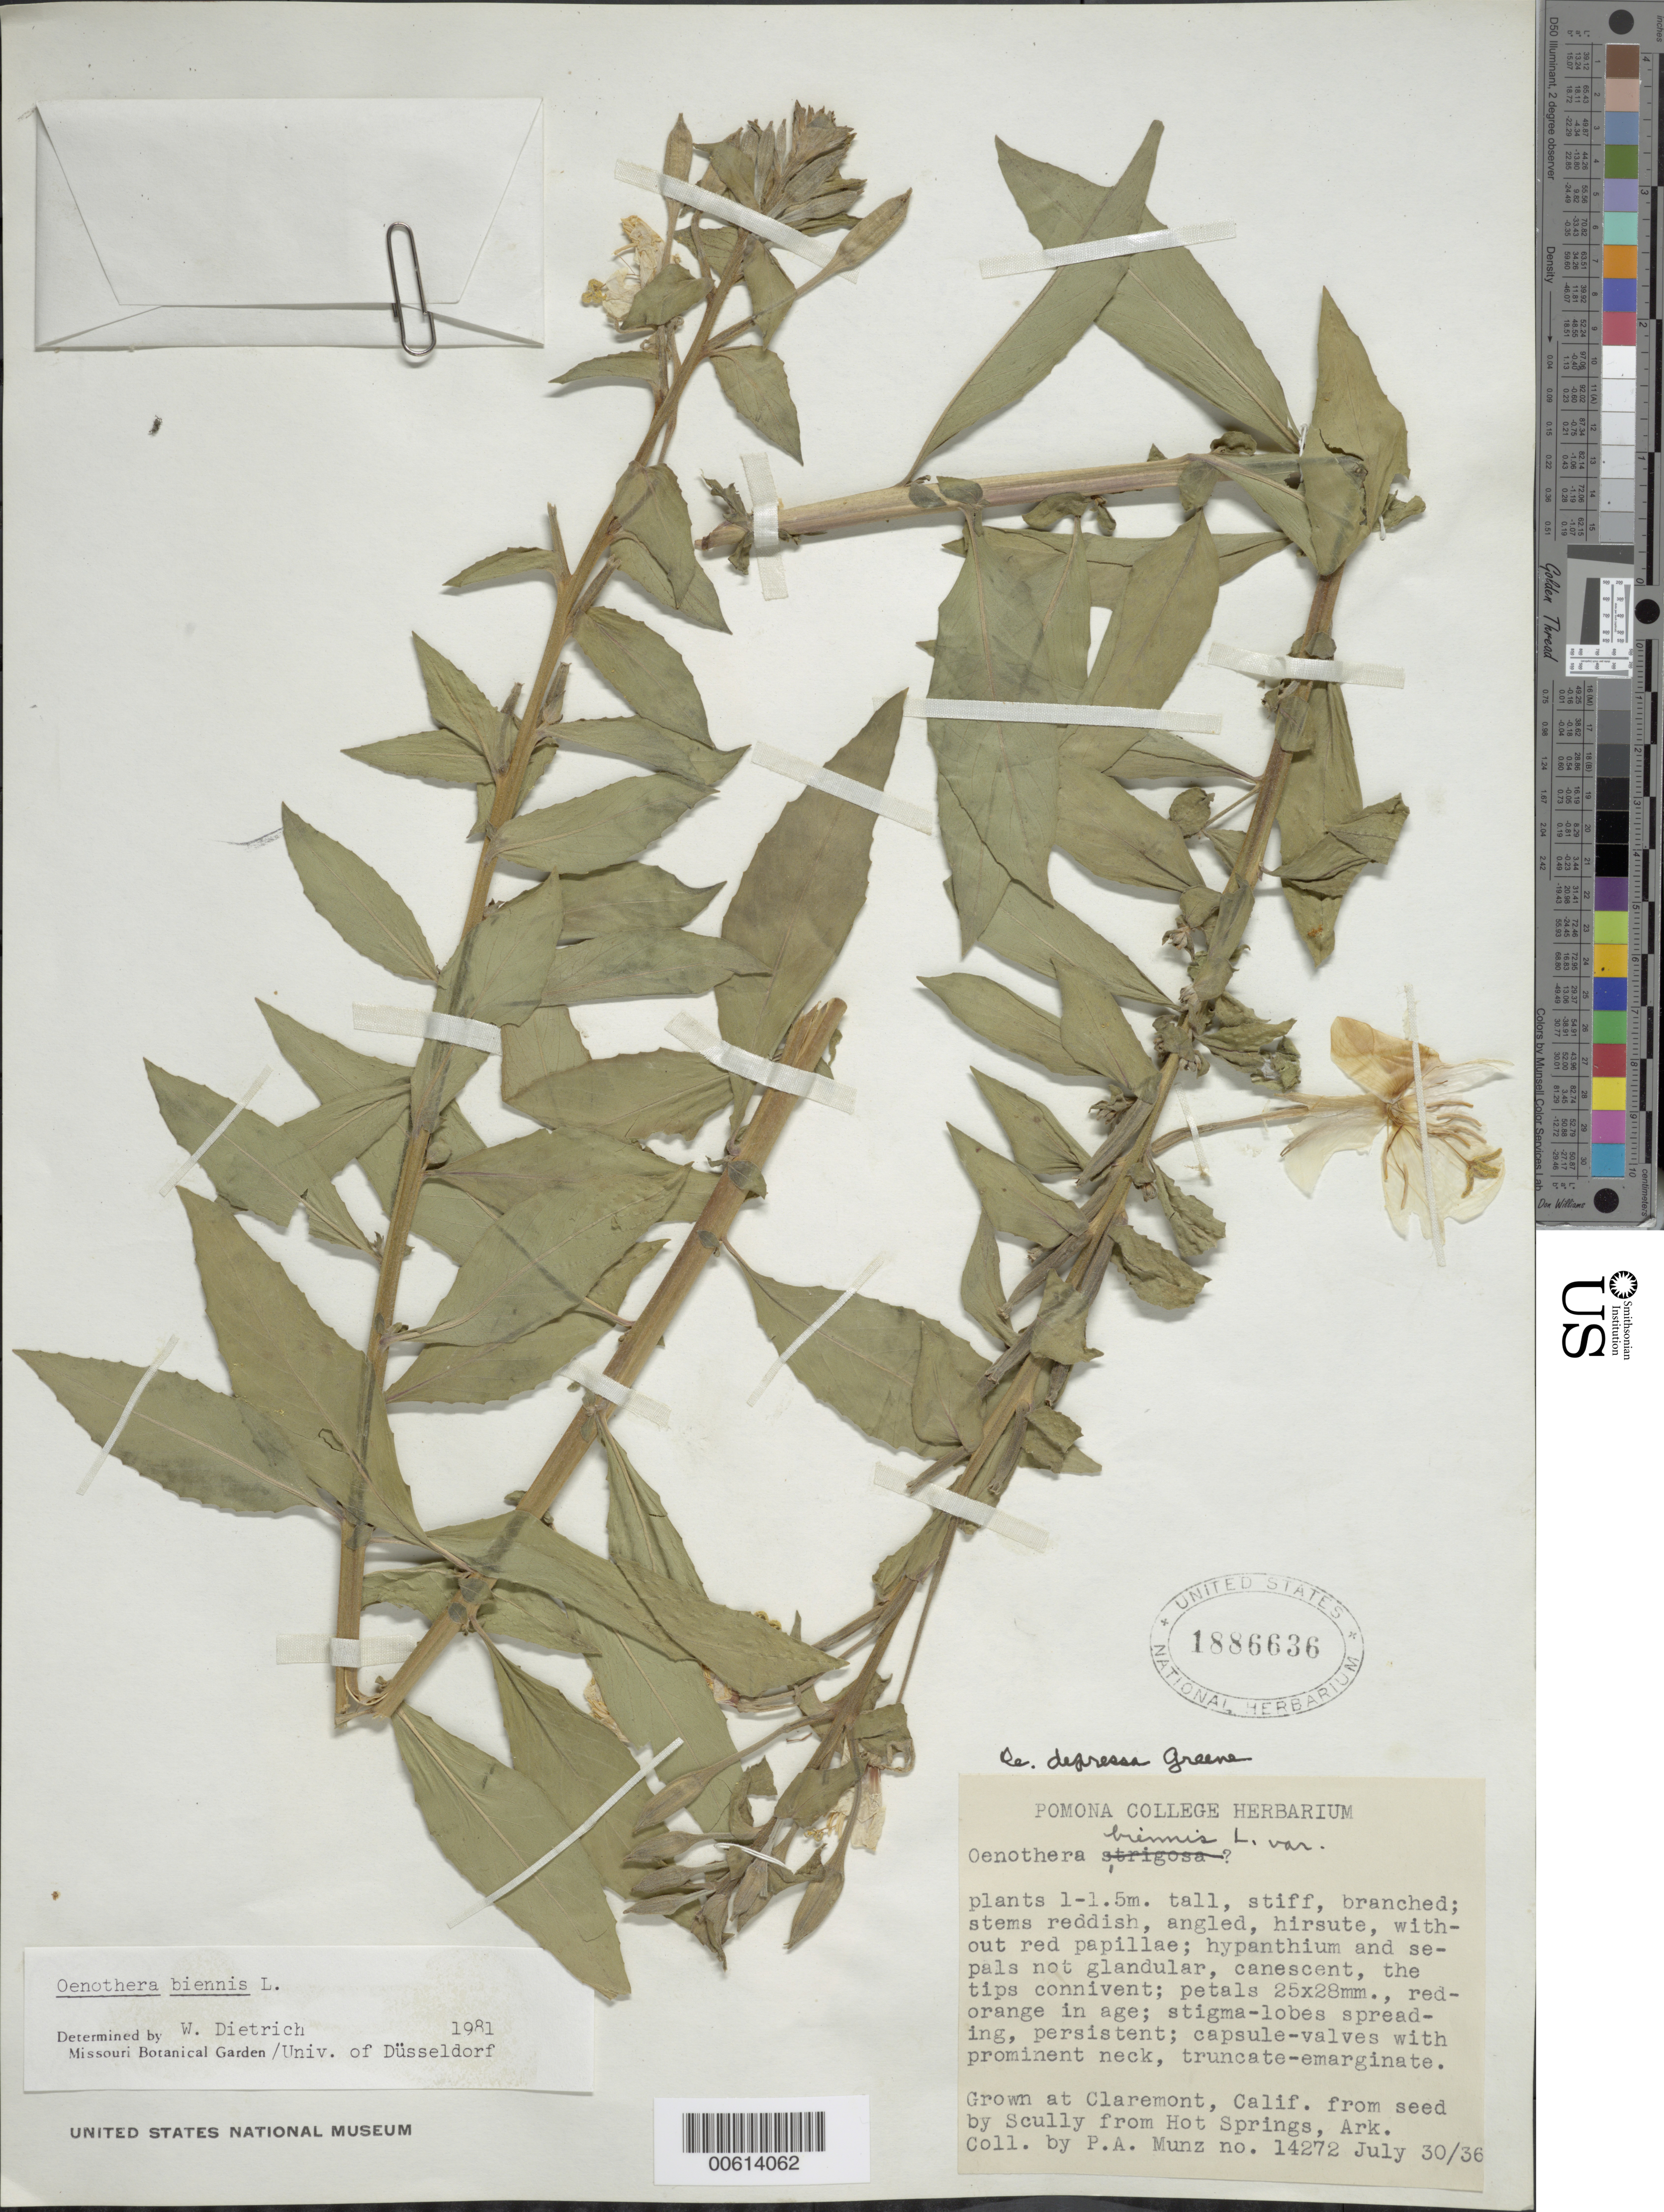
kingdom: Plantae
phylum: Tracheophyta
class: Magnoliopsida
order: Myrtales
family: Onagraceae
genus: Oenothera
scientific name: Oenothera biennis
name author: L.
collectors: P. A. Munz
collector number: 14272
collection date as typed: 30 Jul 1936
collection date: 1936-07-30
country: United States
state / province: California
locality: Pomona College, Claremont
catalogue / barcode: US 1886636